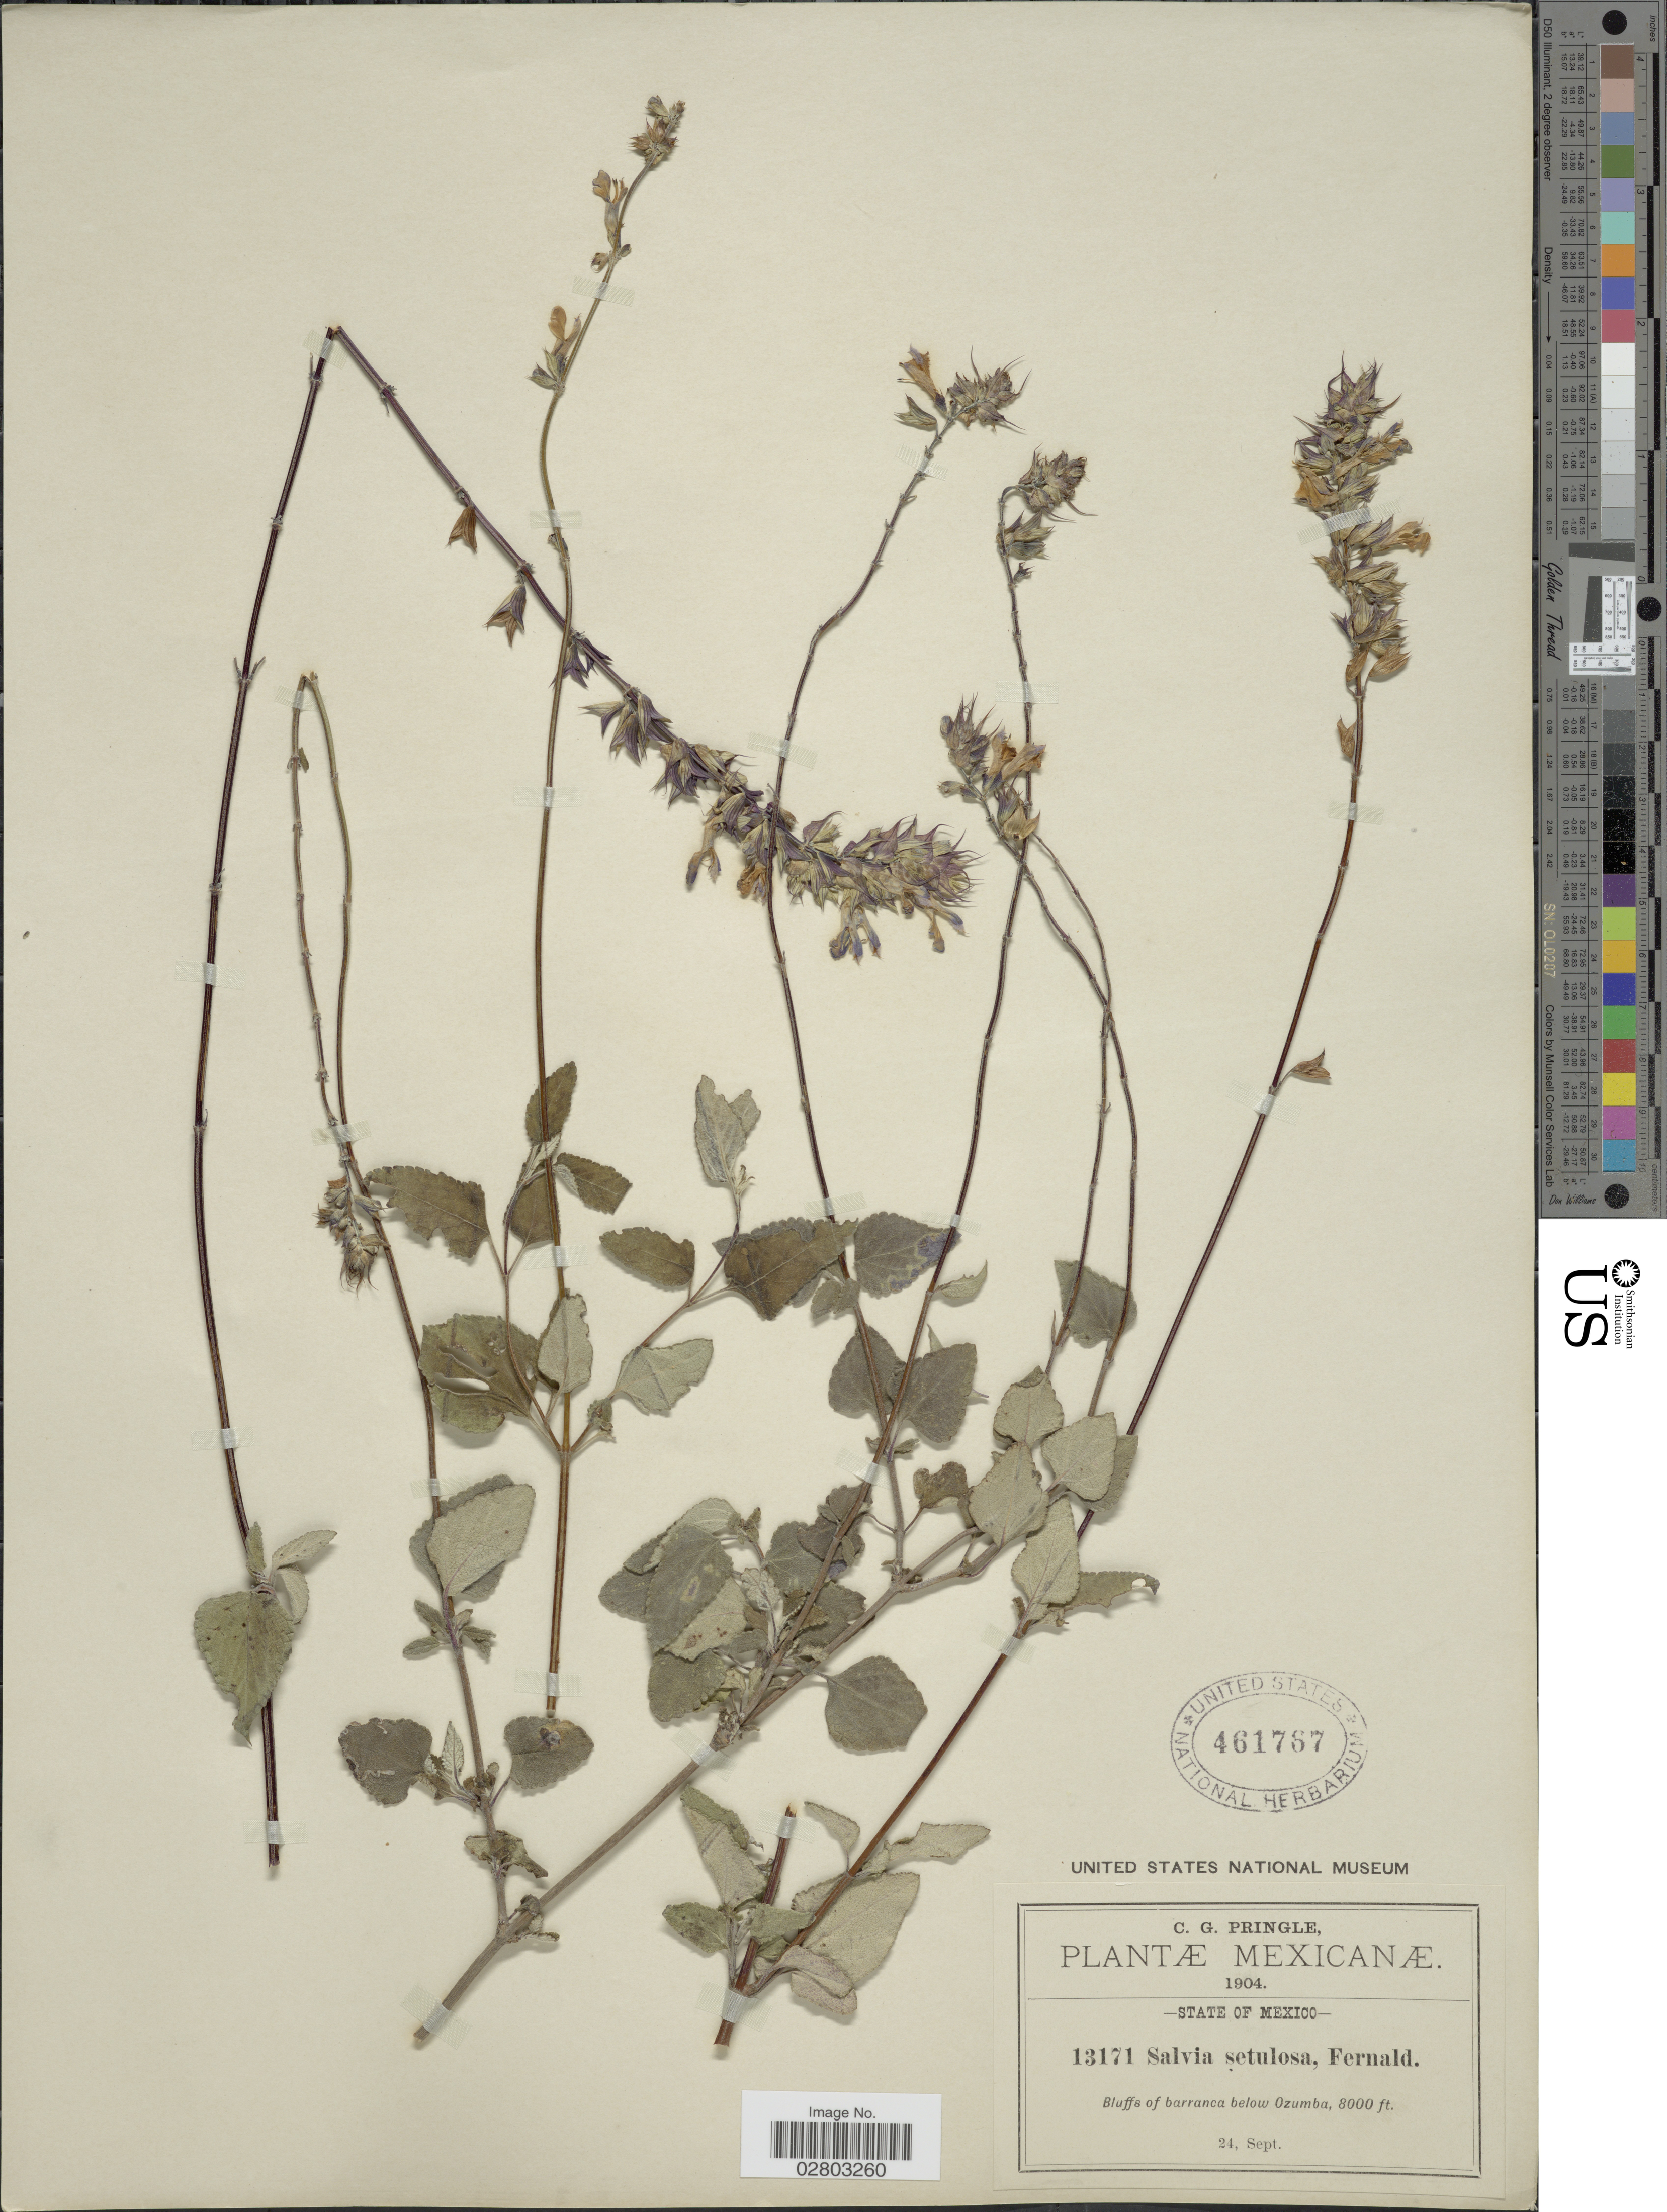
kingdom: Plantae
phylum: Tracheophyta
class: Magnoliopsida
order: Lamiales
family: Lamiaceae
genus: Salvia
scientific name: Salvia setulosa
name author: Fernald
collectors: C. G. Pringle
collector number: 13171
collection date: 1904-09-24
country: Mexico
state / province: México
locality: Bluffs of barranca below Ozumba.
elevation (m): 2438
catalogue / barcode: US 461767